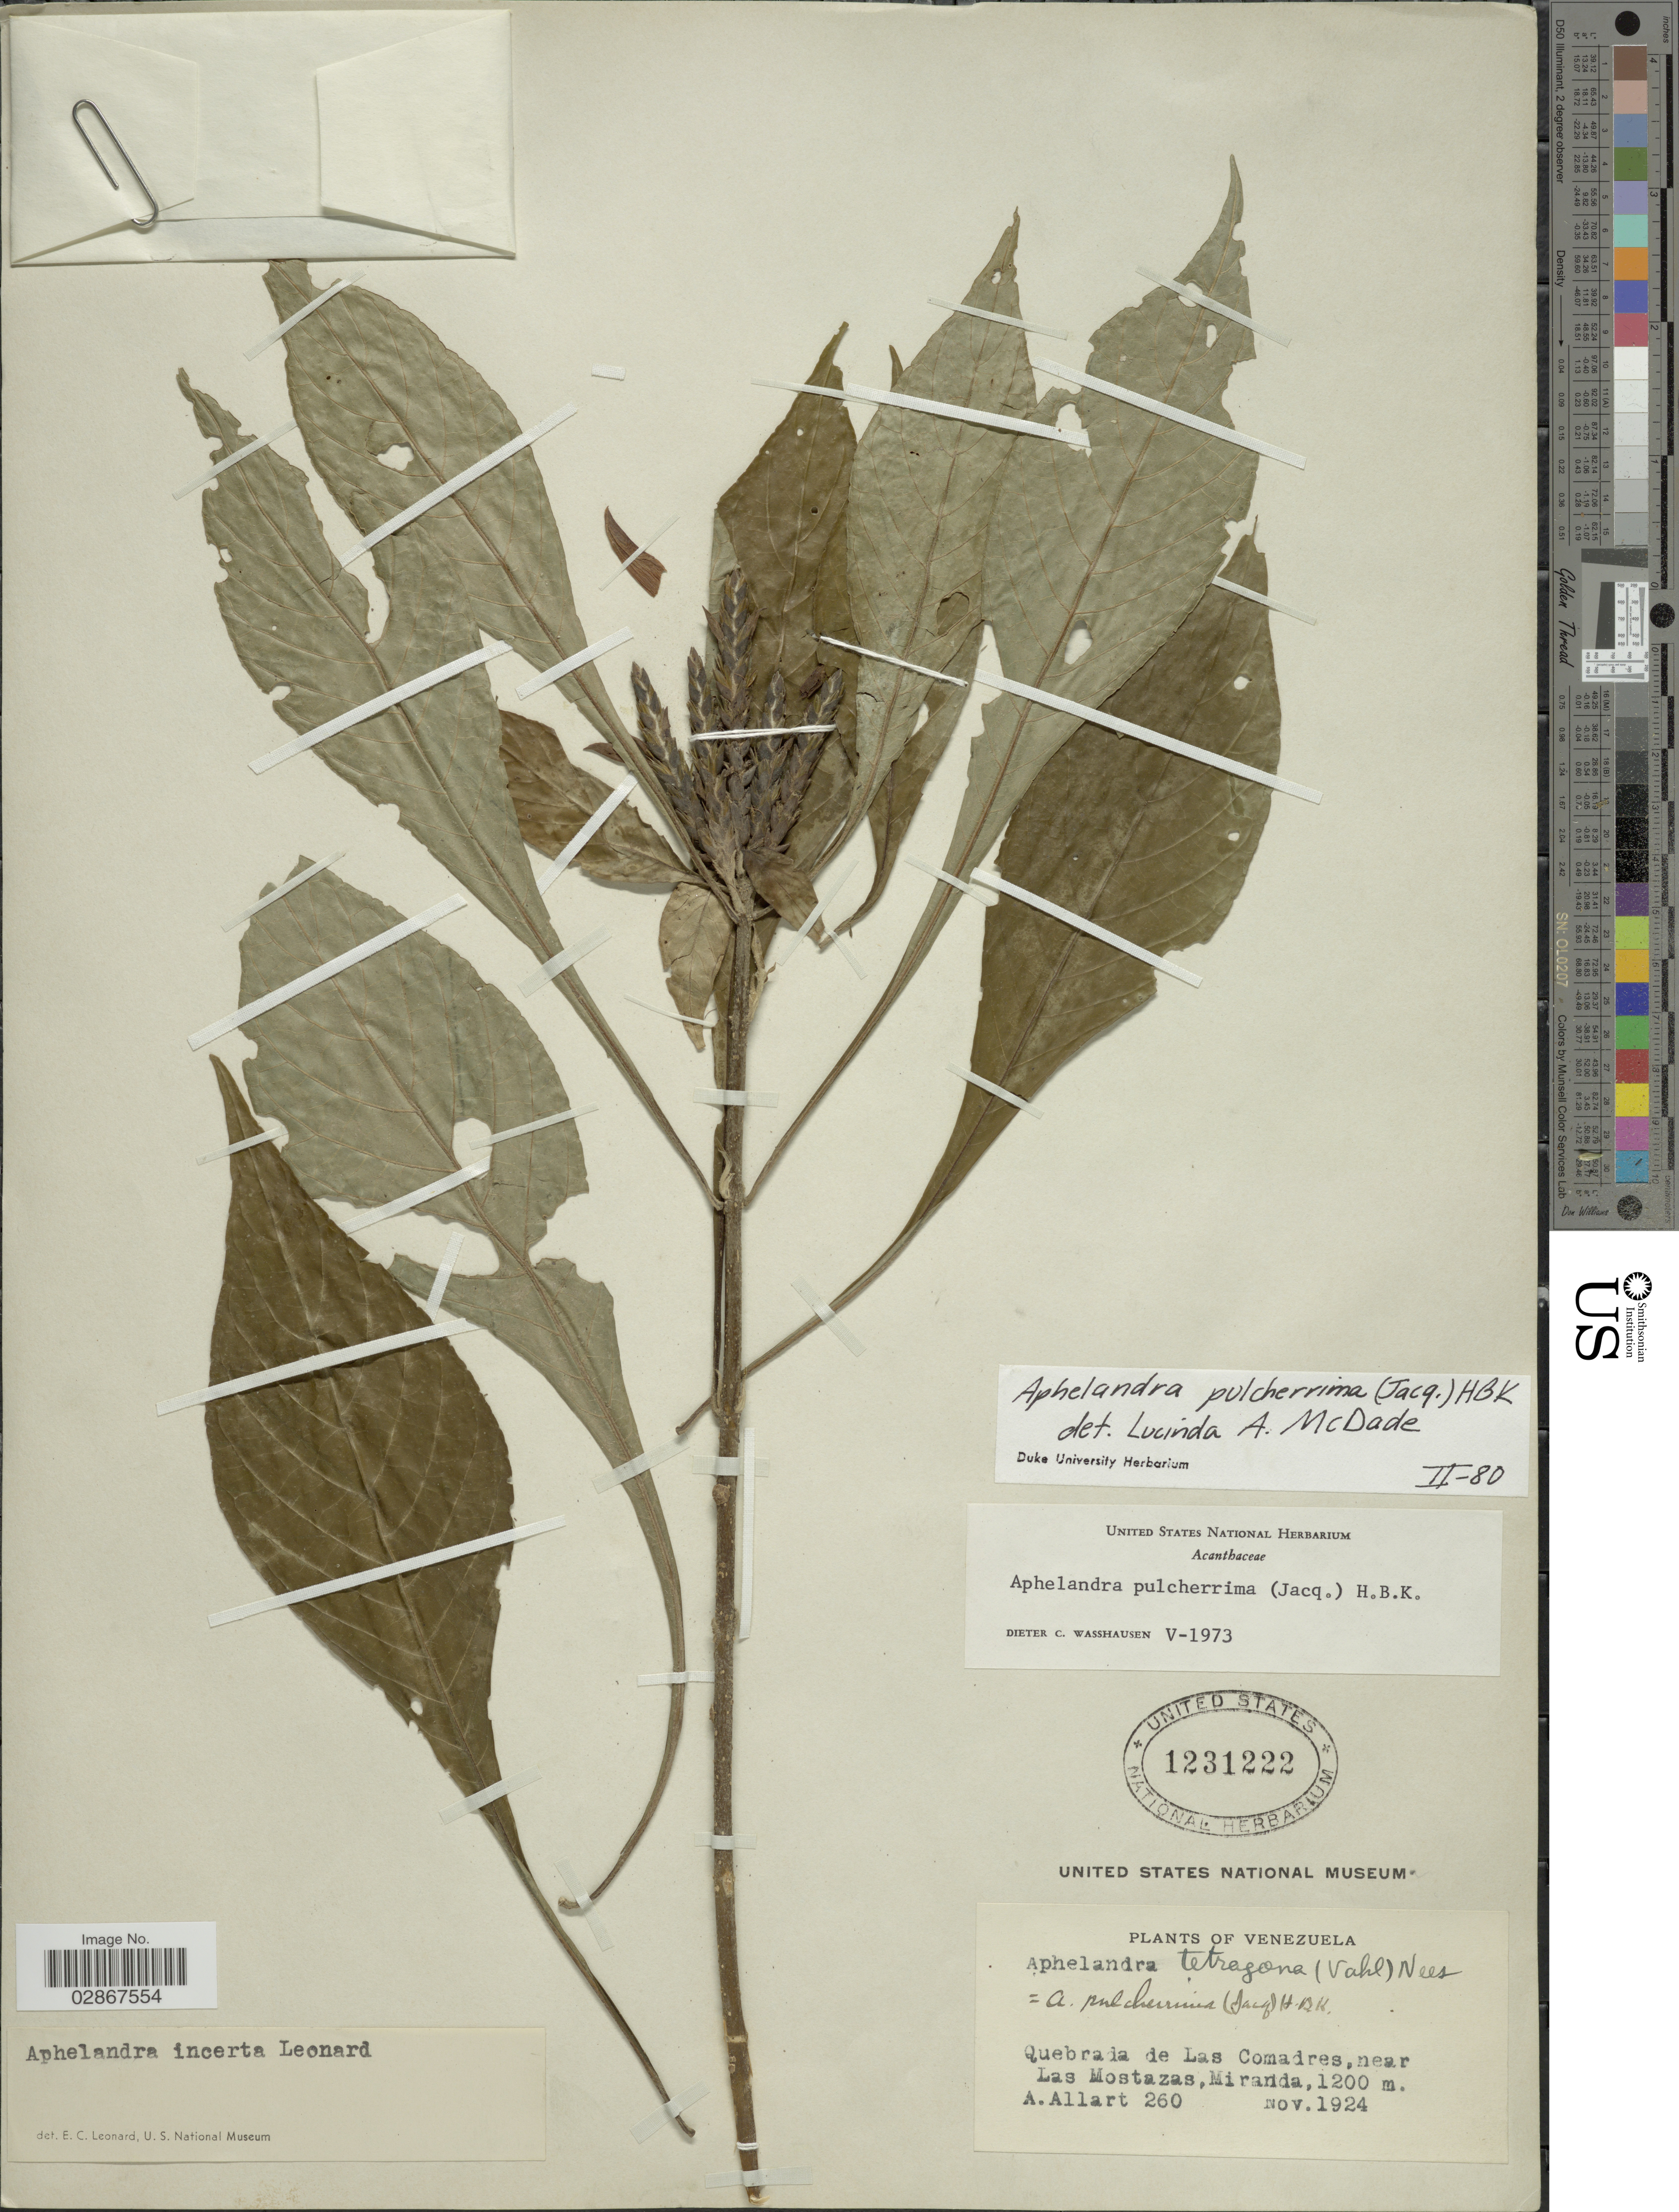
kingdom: Plantae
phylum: Tracheophyta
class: Magnoliopsida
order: Lamiales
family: Acanthaceae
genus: Aphelandra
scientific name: Aphelandra pulcherrima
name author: (Jacq.) Kunth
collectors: A. Allart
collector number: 260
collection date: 1924-11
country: Venezuela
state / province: Miranda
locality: Quebrada de Las Comadres, near Las Mostazas.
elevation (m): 1200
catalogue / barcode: US 1231222